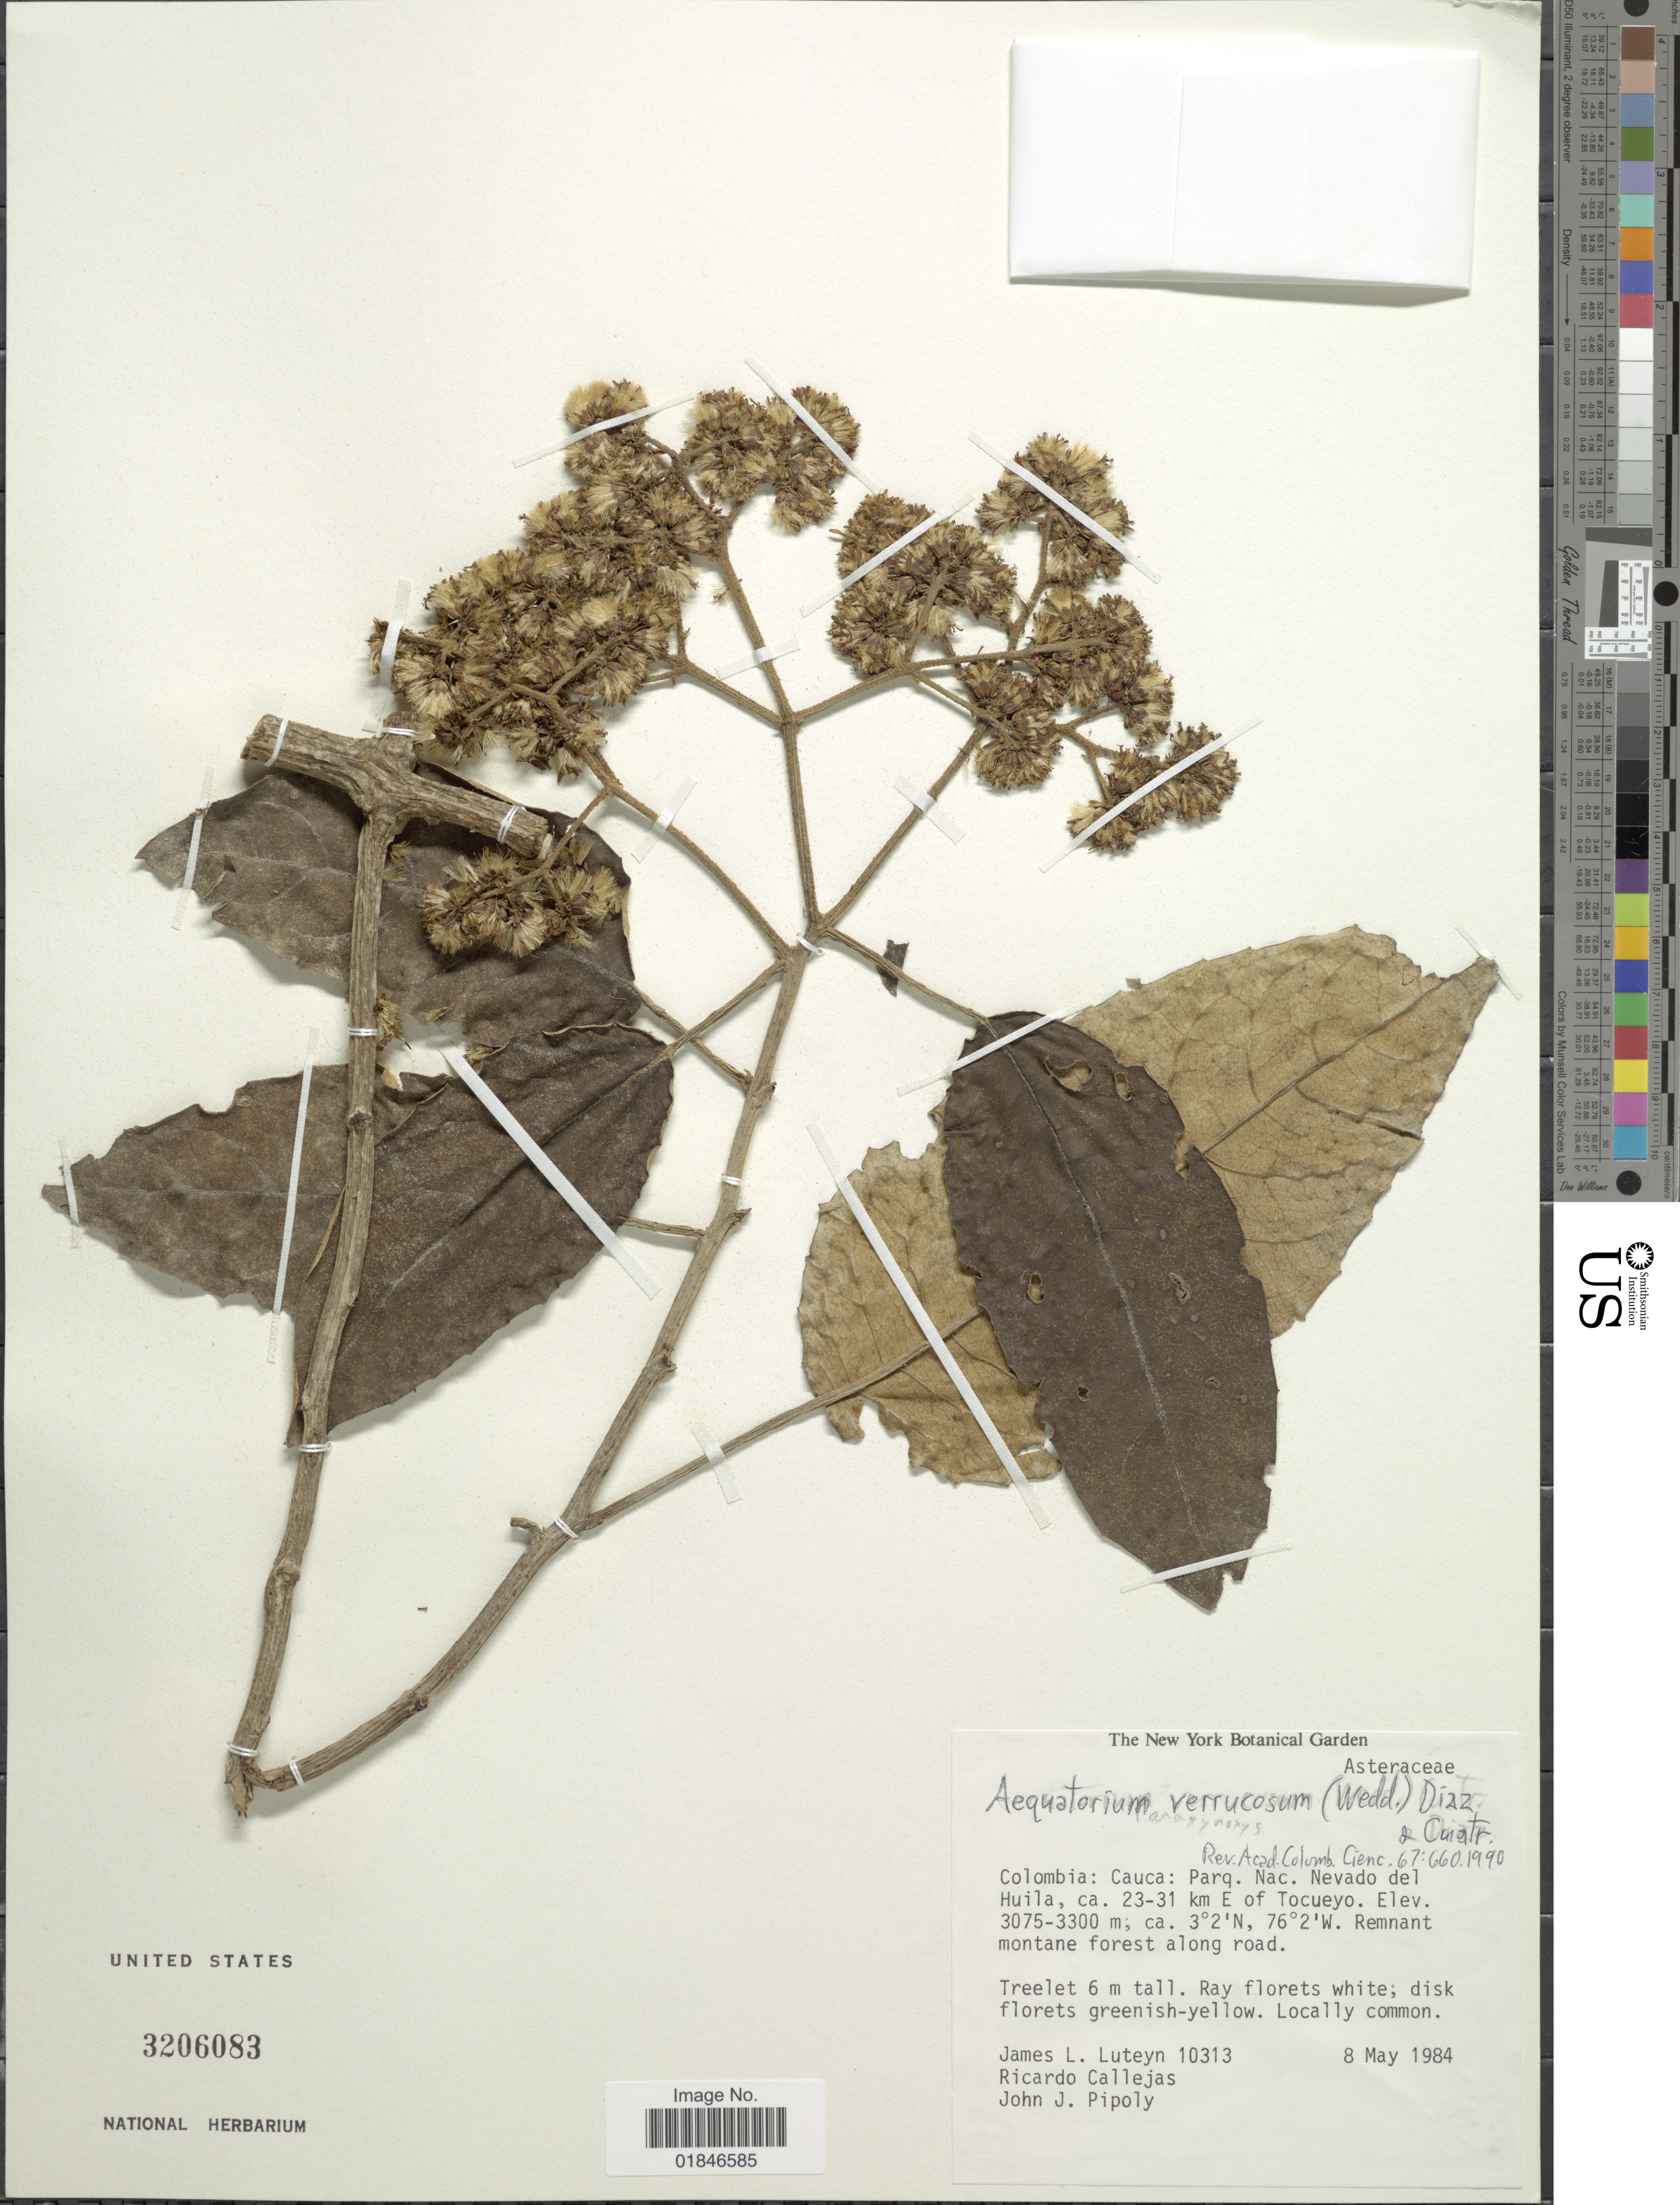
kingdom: Plantae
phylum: Tracheophyta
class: Magnoliopsida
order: Asterales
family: Asteraceae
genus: Aequatorium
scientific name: Aequatorium verrucosum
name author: (Wedd.) S. Díaz & Cuatrec.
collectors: J. L. Luteyn, R. Callejas & J. J. Pipoly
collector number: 10313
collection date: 1984-05-08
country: Colombia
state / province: Cauca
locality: Colombia: Cauca: parq. Nac. Nevado del Huila, ca. 23-31 km E of Tocueyo.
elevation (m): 3075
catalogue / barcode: US 3206083